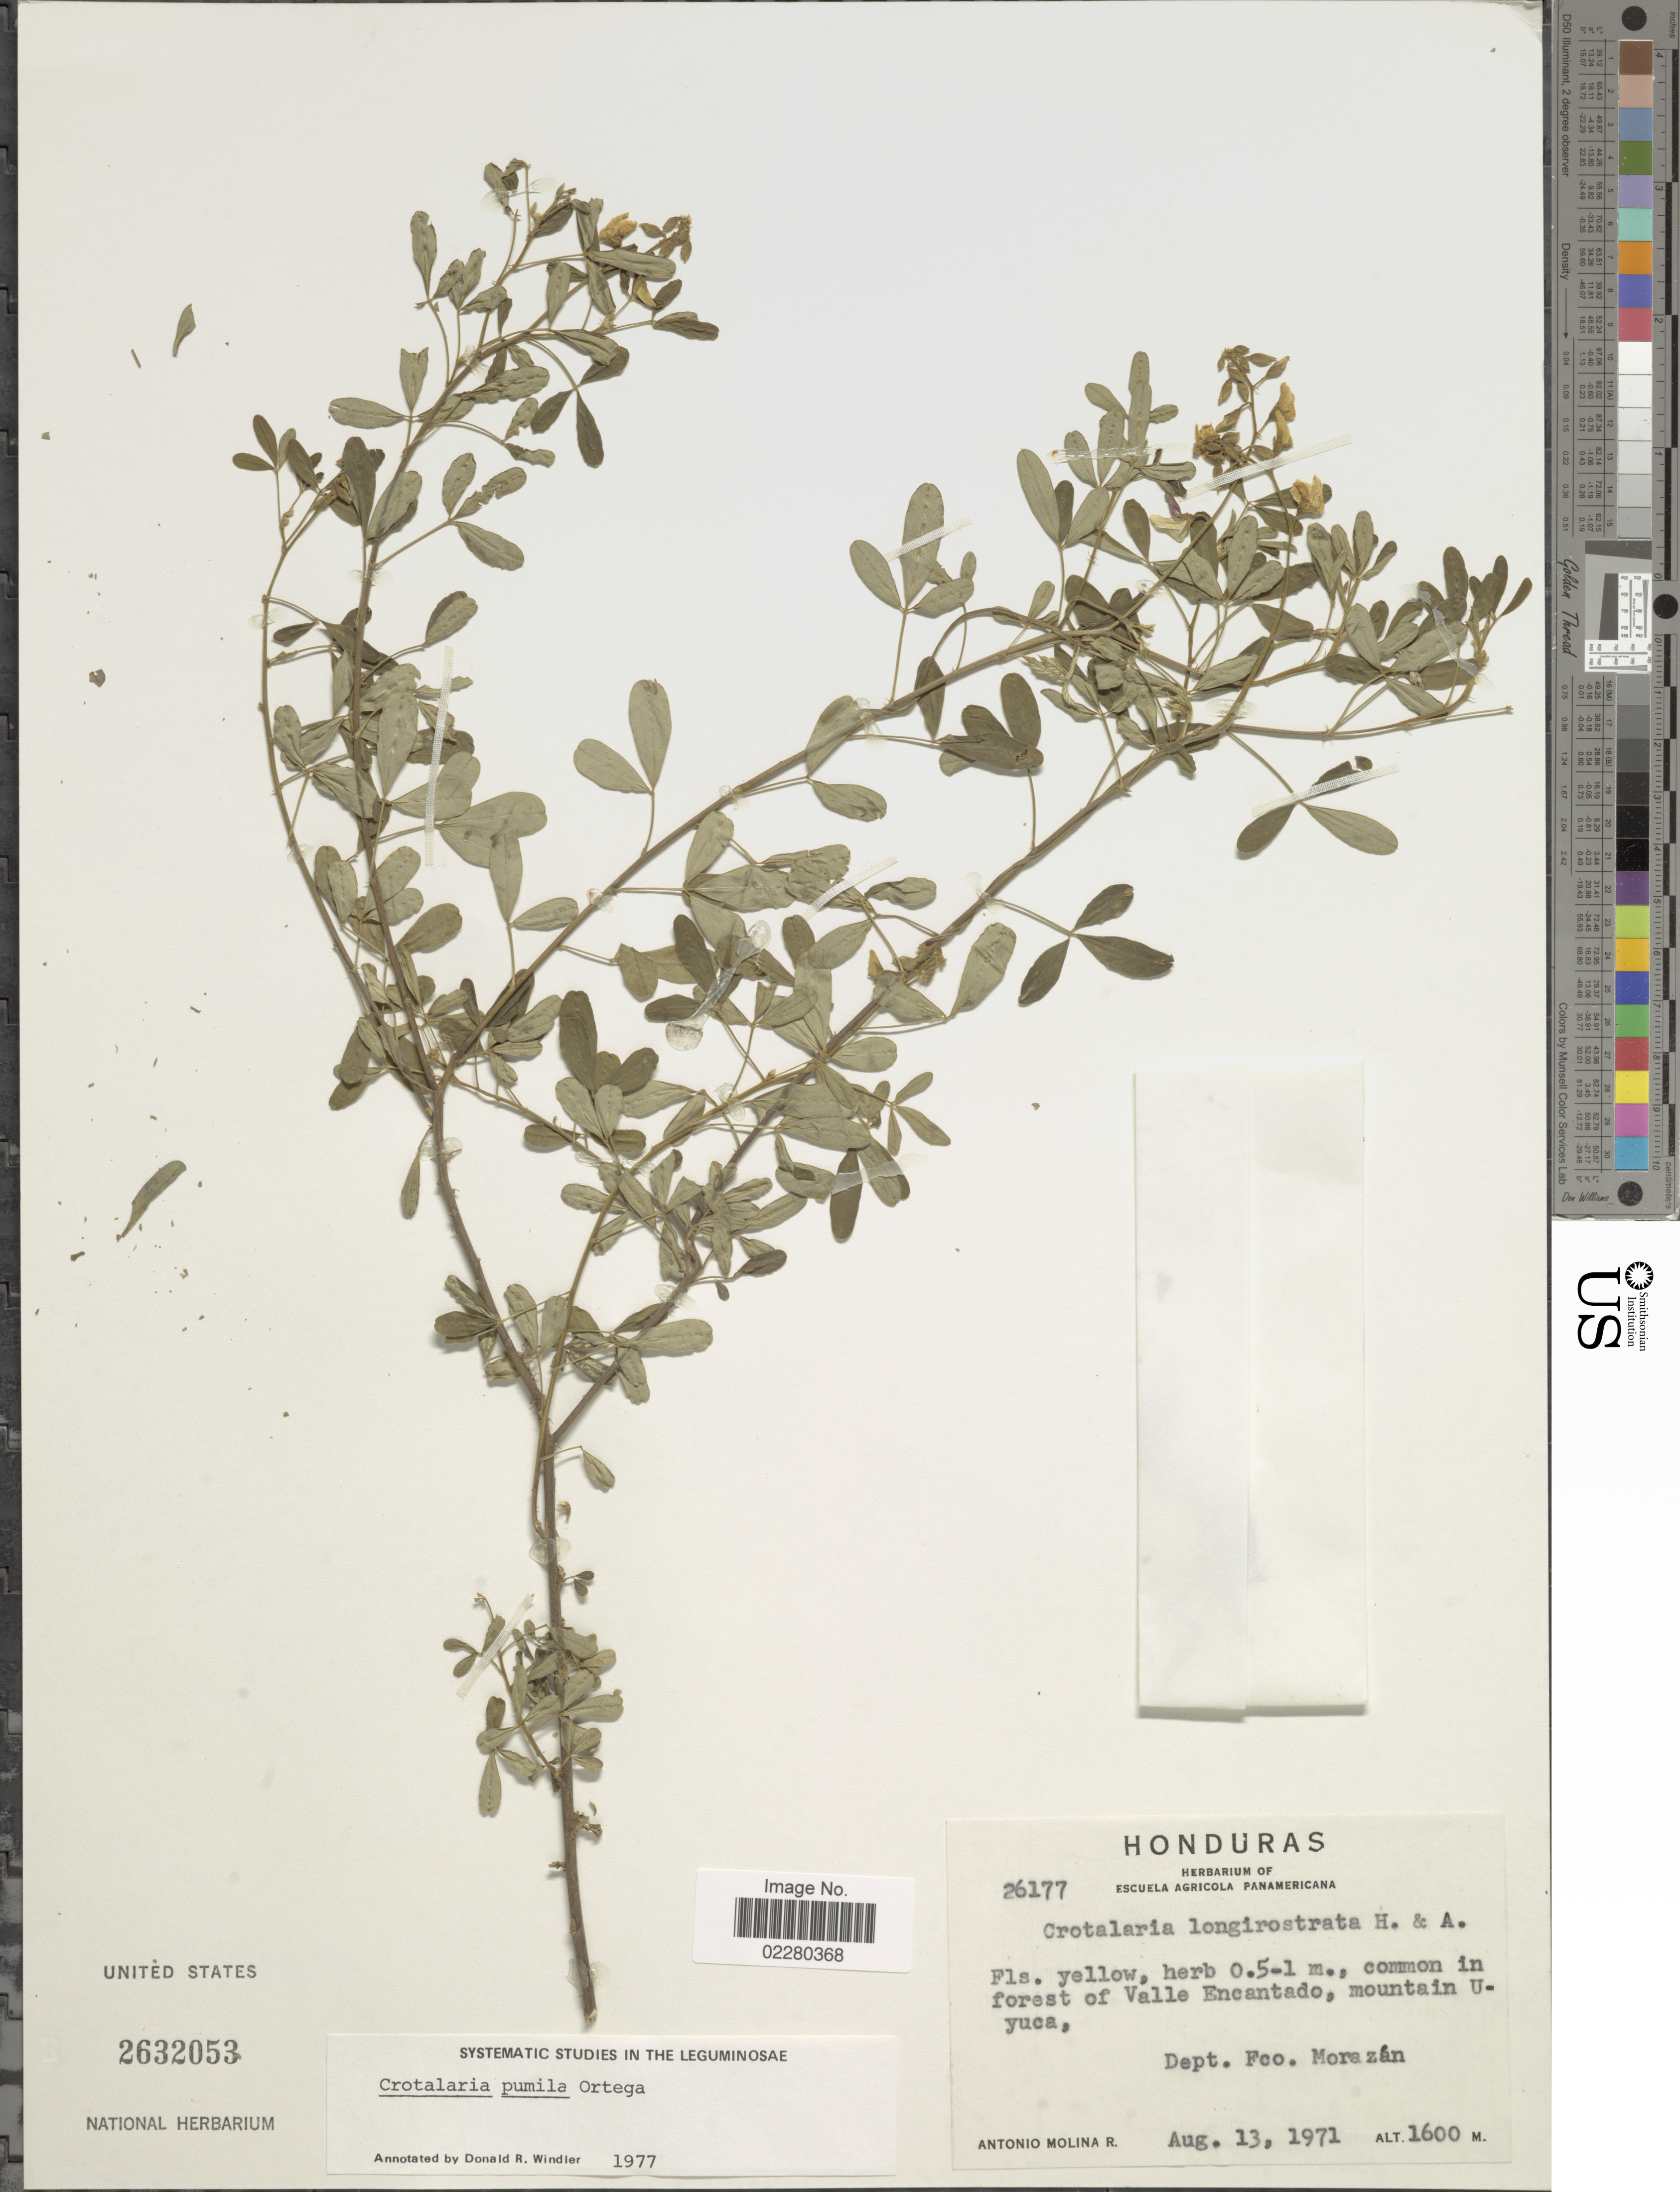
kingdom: Plantae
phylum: Tracheophyta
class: Magnoliopsida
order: Fabales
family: Fabaceae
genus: Crotalaria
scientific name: Crotalaria pumila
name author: Ortega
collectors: A. Molina R.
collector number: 26177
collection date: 1971-08-13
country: Honduras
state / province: Fco. Morazán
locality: Common in forest of Valle Encantado, mountain Uyuca, Dept. Fco. Morazán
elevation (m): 1600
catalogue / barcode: US 2632053